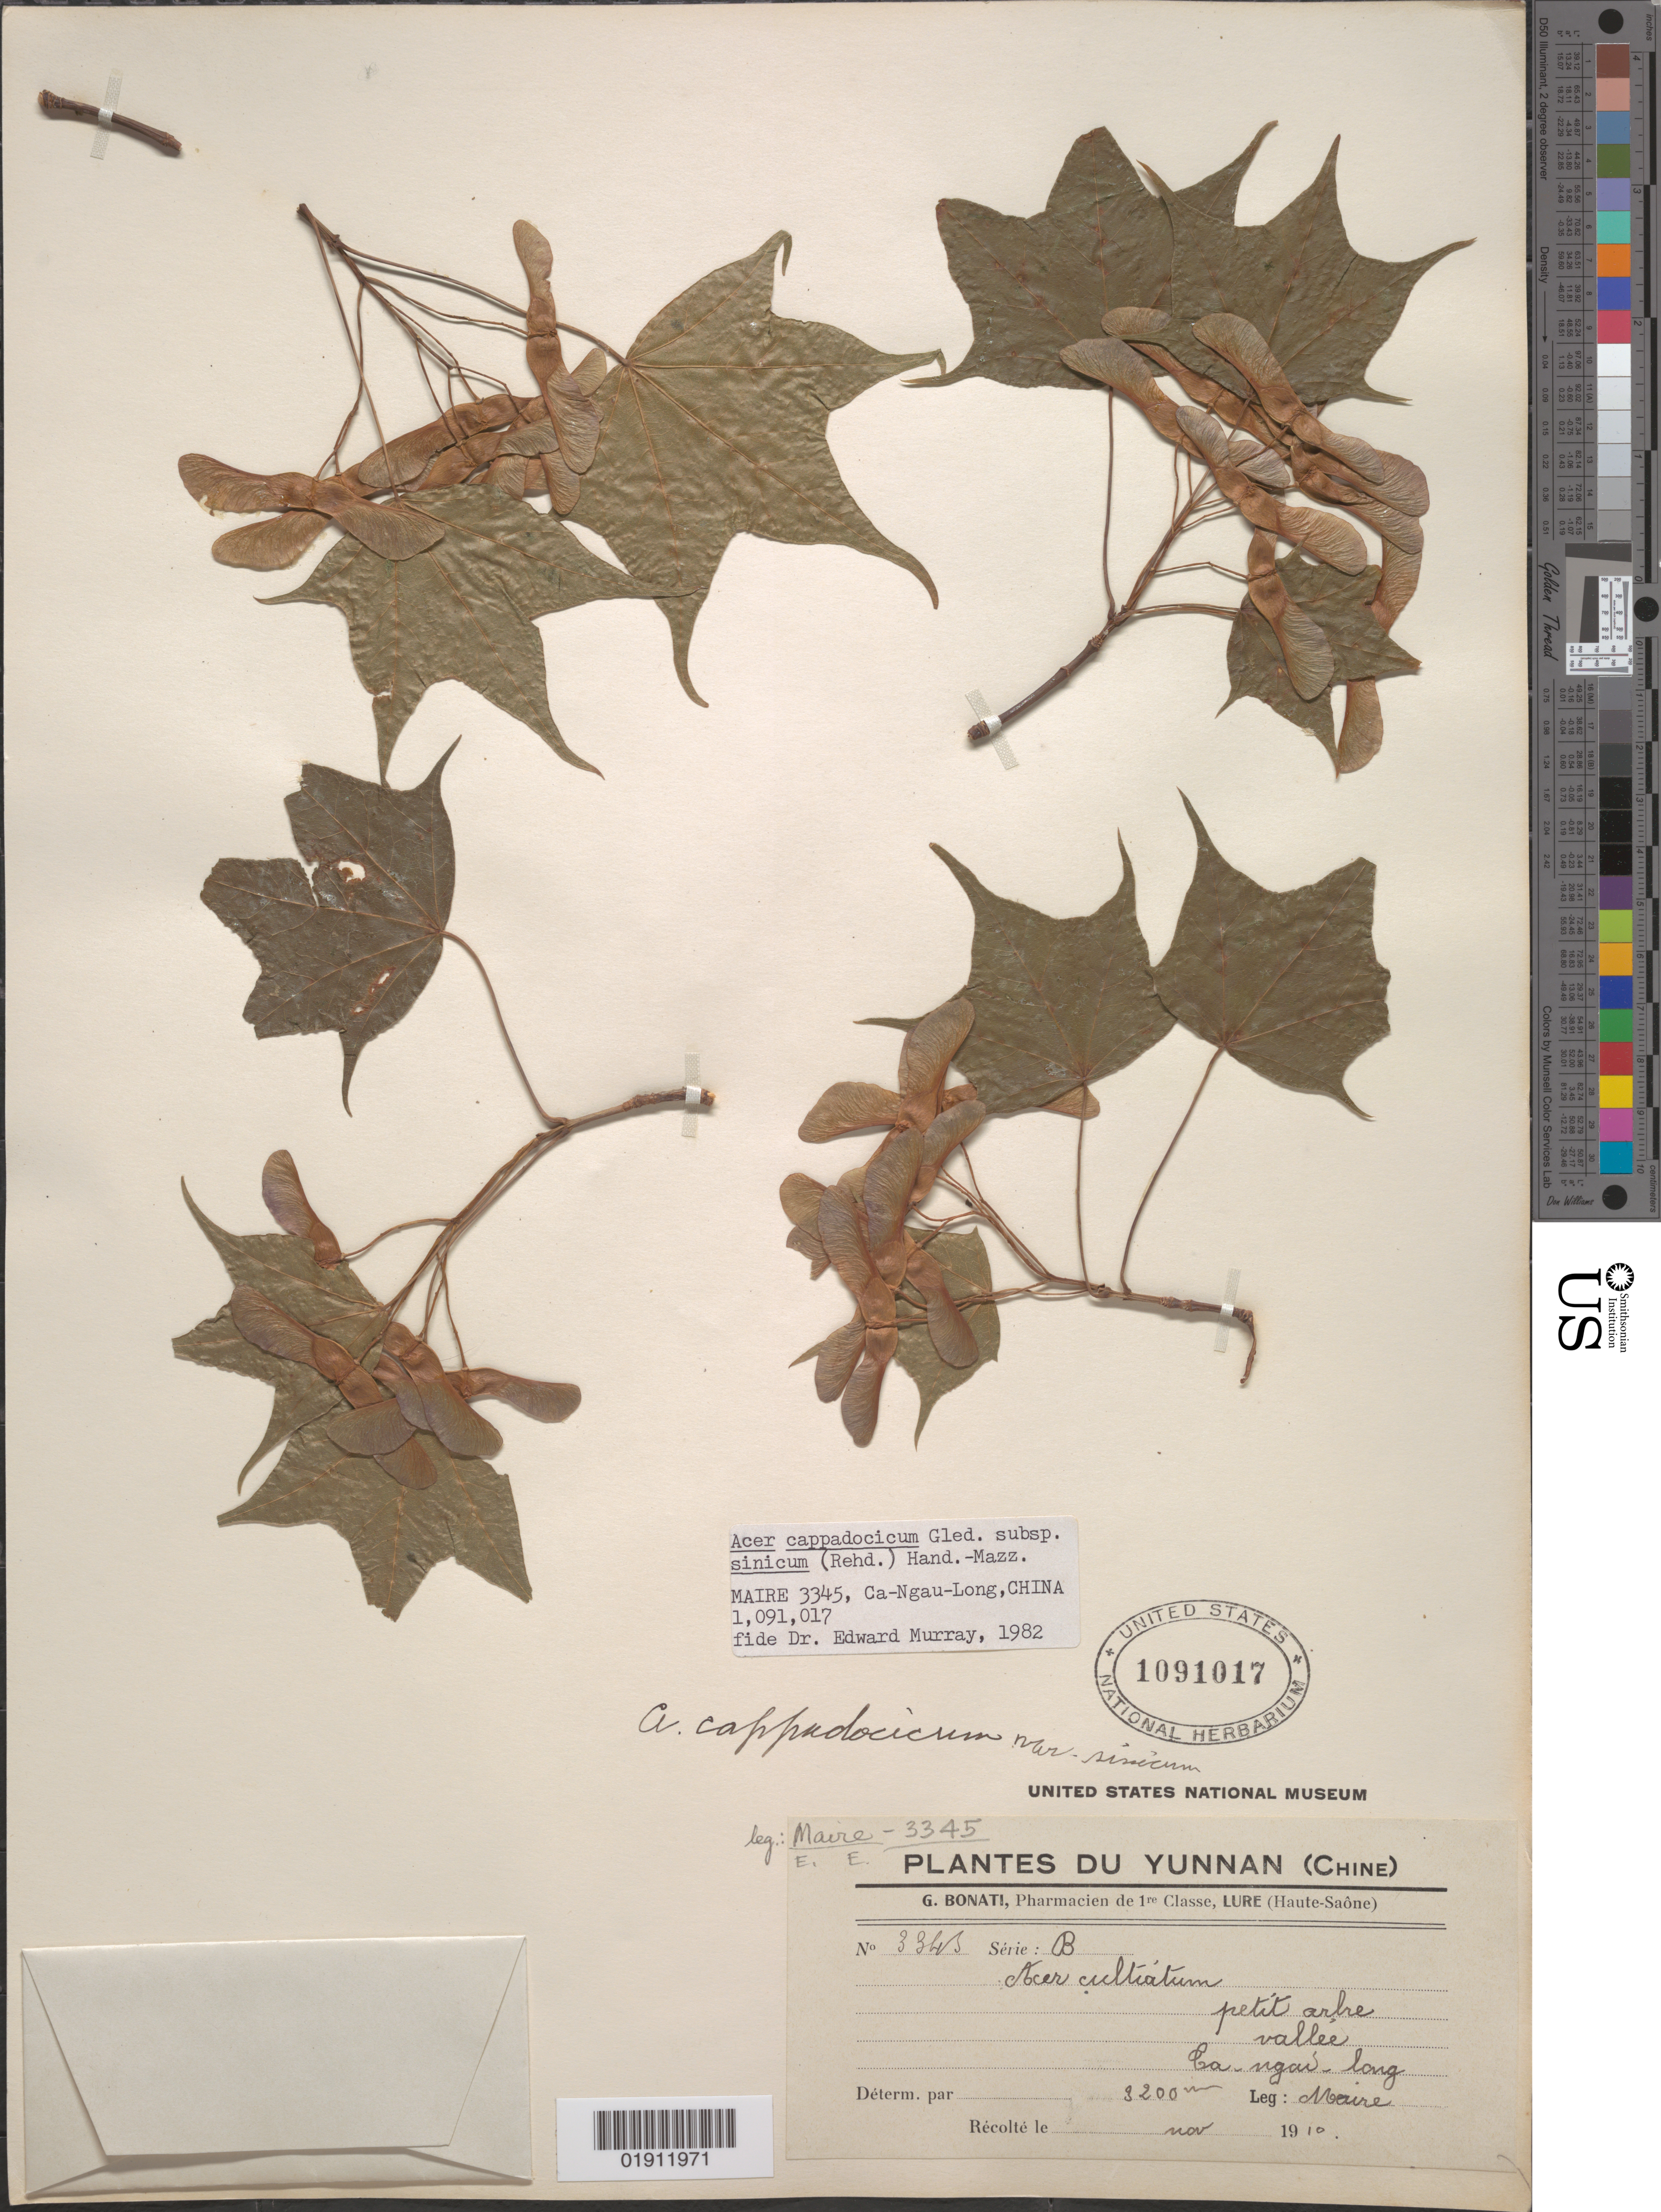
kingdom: Plantae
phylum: Tracheophyta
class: Magnoliopsida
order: Sapindales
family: Sapindaceae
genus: Acer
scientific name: Acer cappadocicum subsp. sinicum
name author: (Rehder) Hand.-Mazz.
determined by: Murray, Edward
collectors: E. E. Maire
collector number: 3345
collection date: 1910-11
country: China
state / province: Yunnan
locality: Ca-ngai-long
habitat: Vallee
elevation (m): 3200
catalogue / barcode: US 1091017